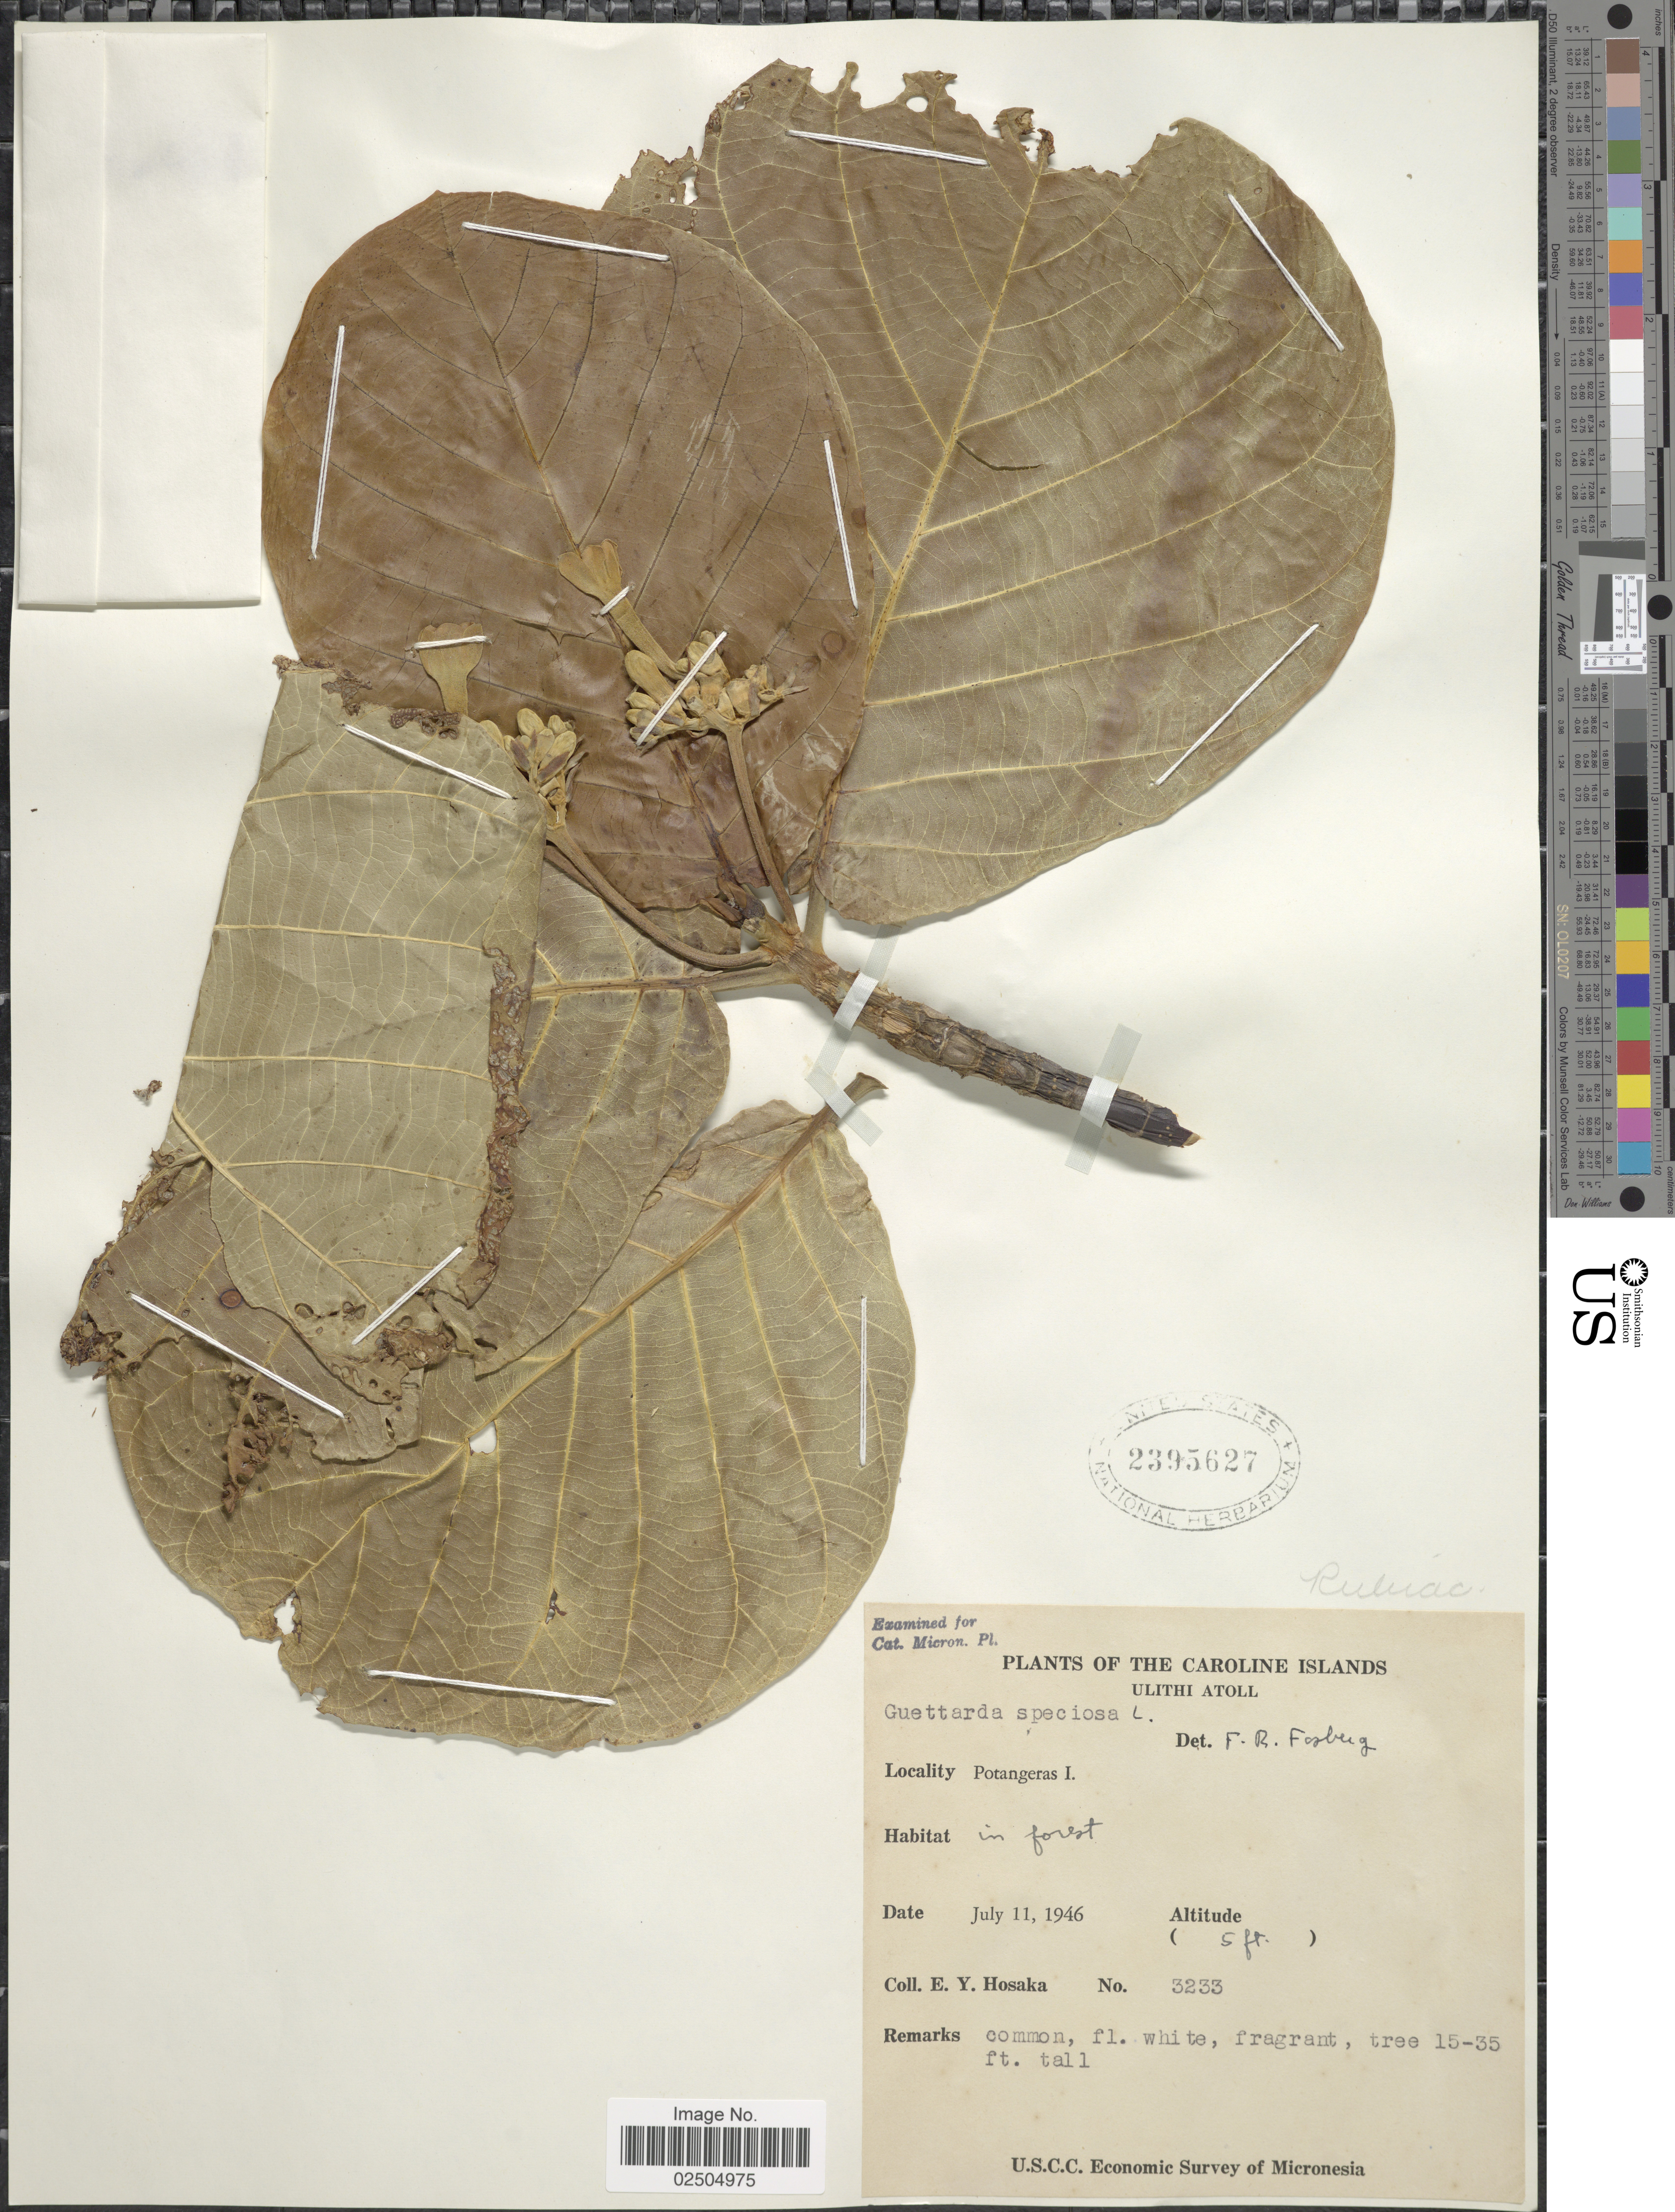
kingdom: Plantae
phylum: Tracheophyta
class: Magnoliopsida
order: Gentianales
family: Rubiaceae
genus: Guettarda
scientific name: Guettarda speciosa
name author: L.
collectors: E. Y. Hosaka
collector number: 3233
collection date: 1946-07-11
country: Micronesia, Federated States of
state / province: Yap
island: Ulithi Atoll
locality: The Caroline Islands, Ulithi Atoll, Potangeras I.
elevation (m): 2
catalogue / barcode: US 2395627